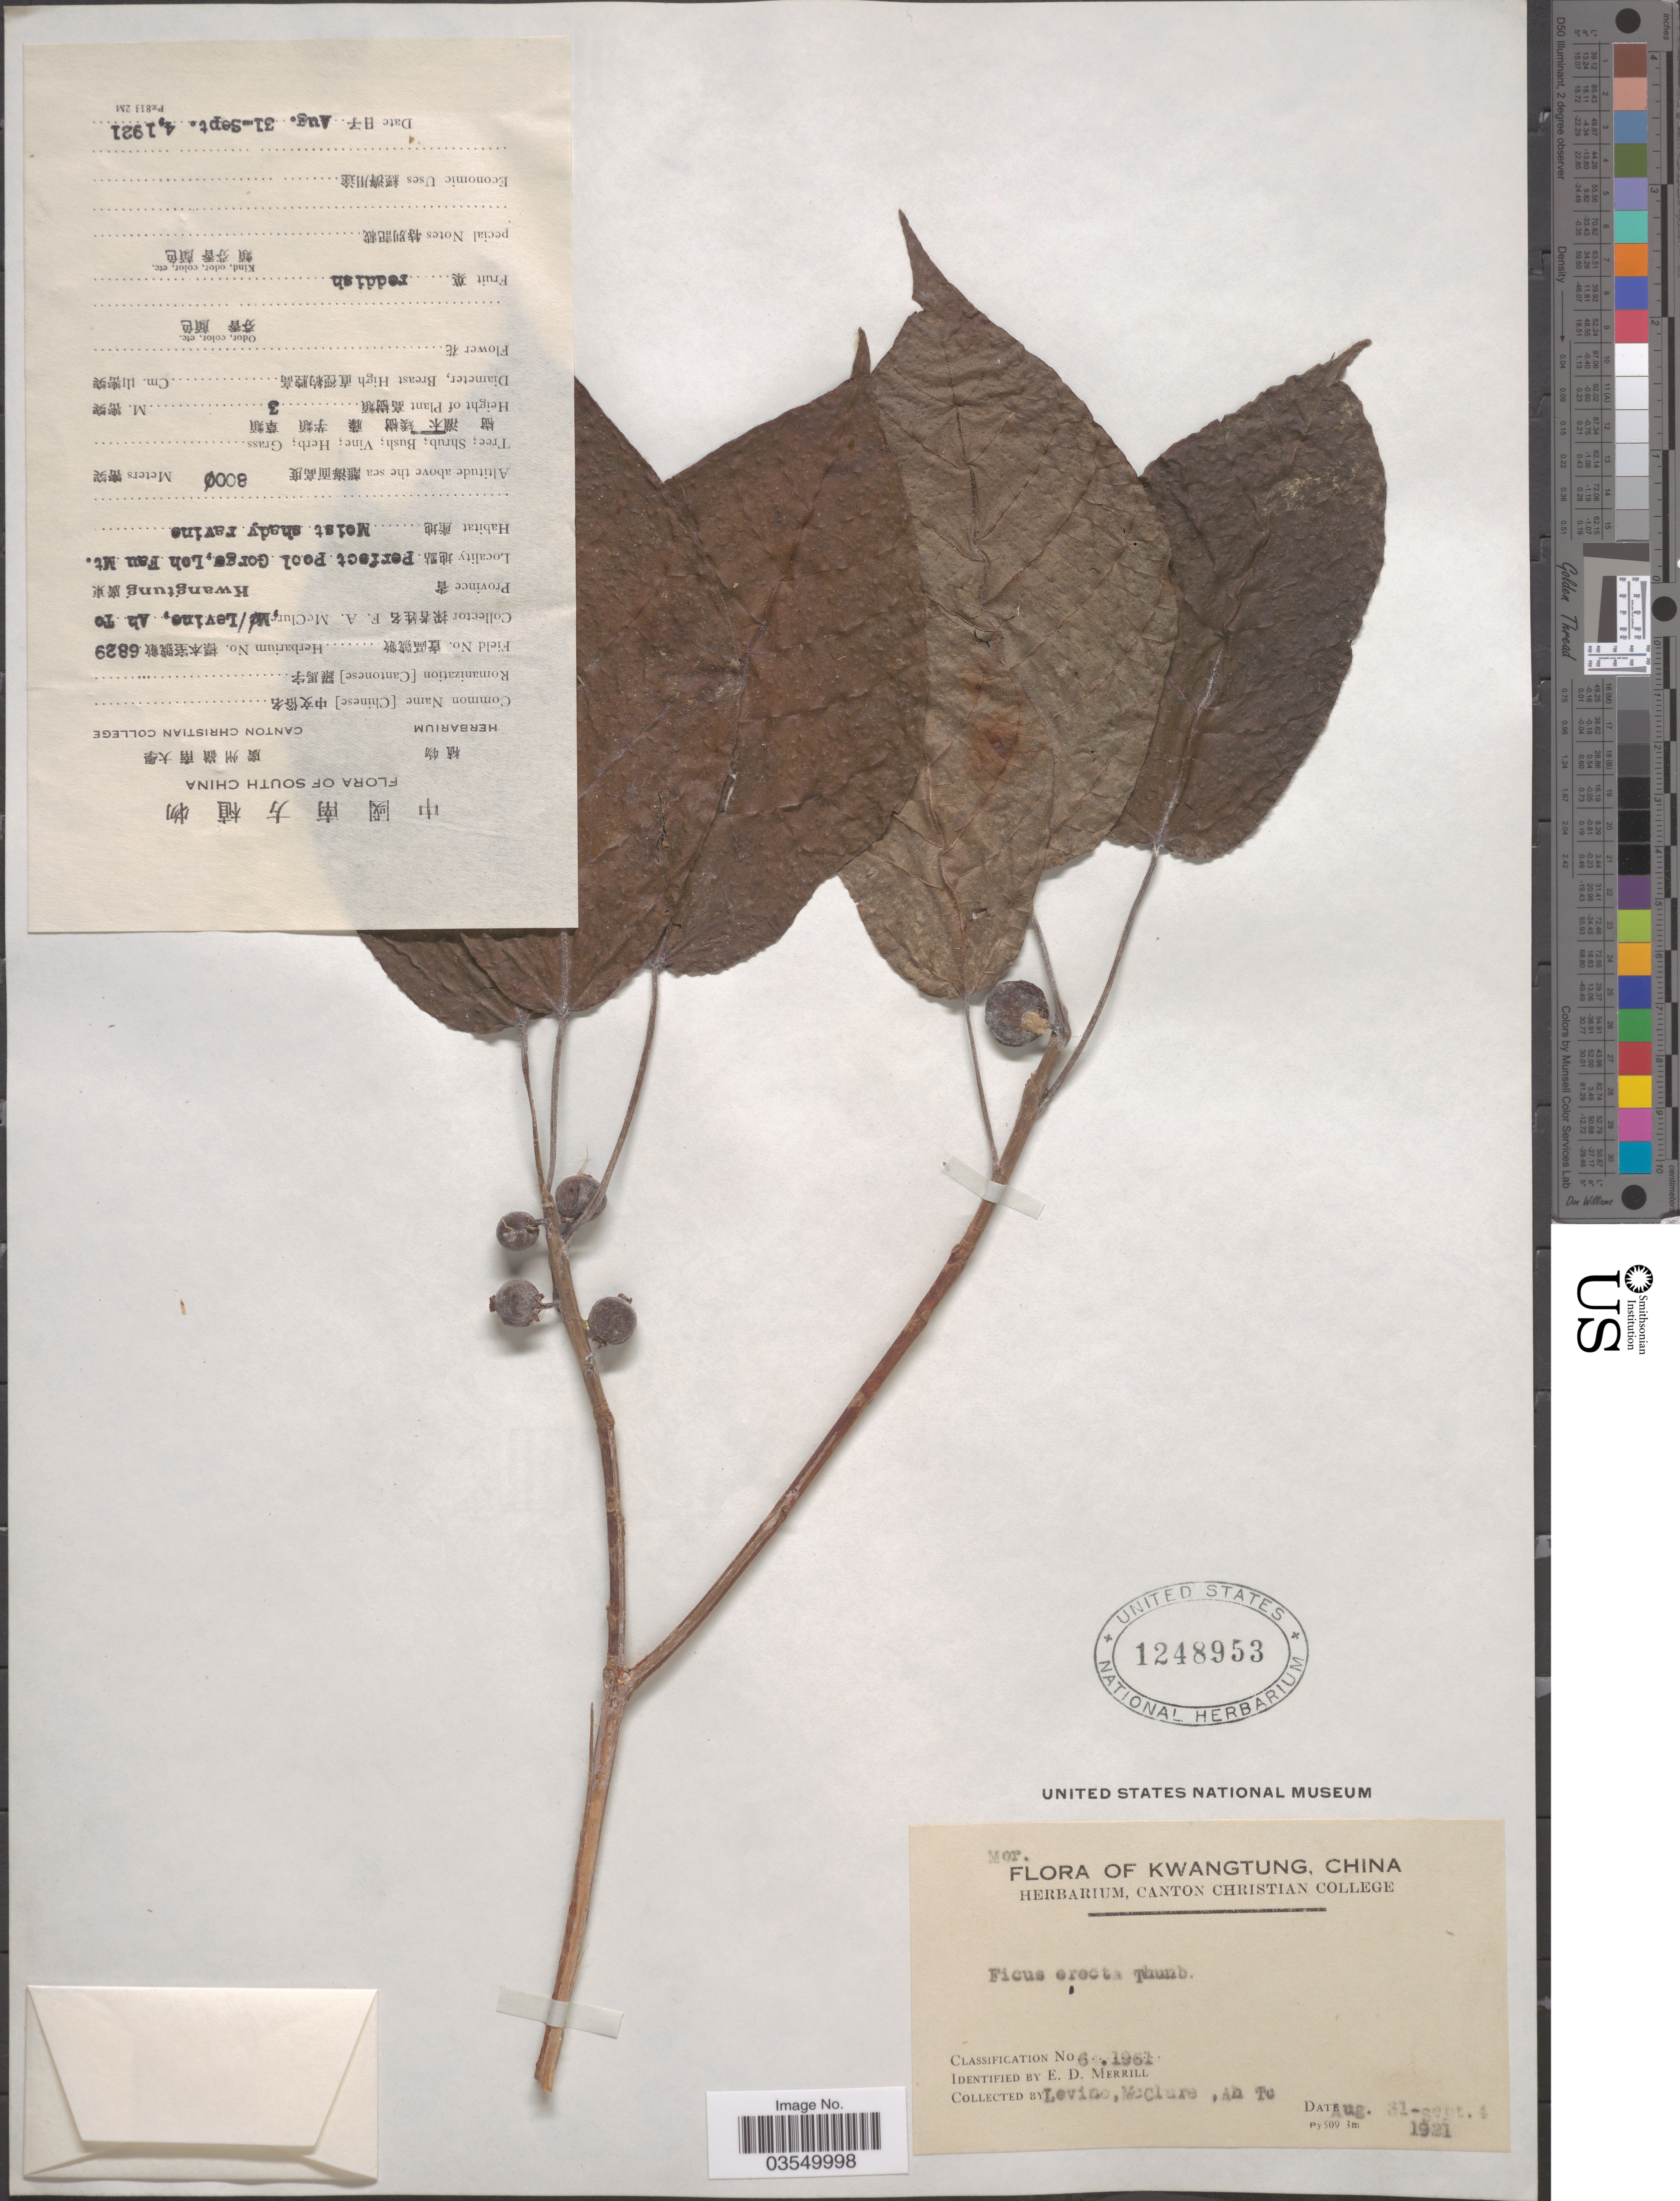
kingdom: Plantae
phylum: Tracheophyta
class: Magnoliopsida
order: Rosales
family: Moraceae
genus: Ficus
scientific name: Ficus erecta var. erecta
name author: Thunb.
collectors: F. A. McClure, -. Levine & Ah To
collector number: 6829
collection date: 1921-08-31/1921-09-04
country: China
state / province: Guangdong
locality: Province Kwangtung. Perfect Pool Gorge, Loh Fau Mt.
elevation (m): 800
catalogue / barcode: US 1248953